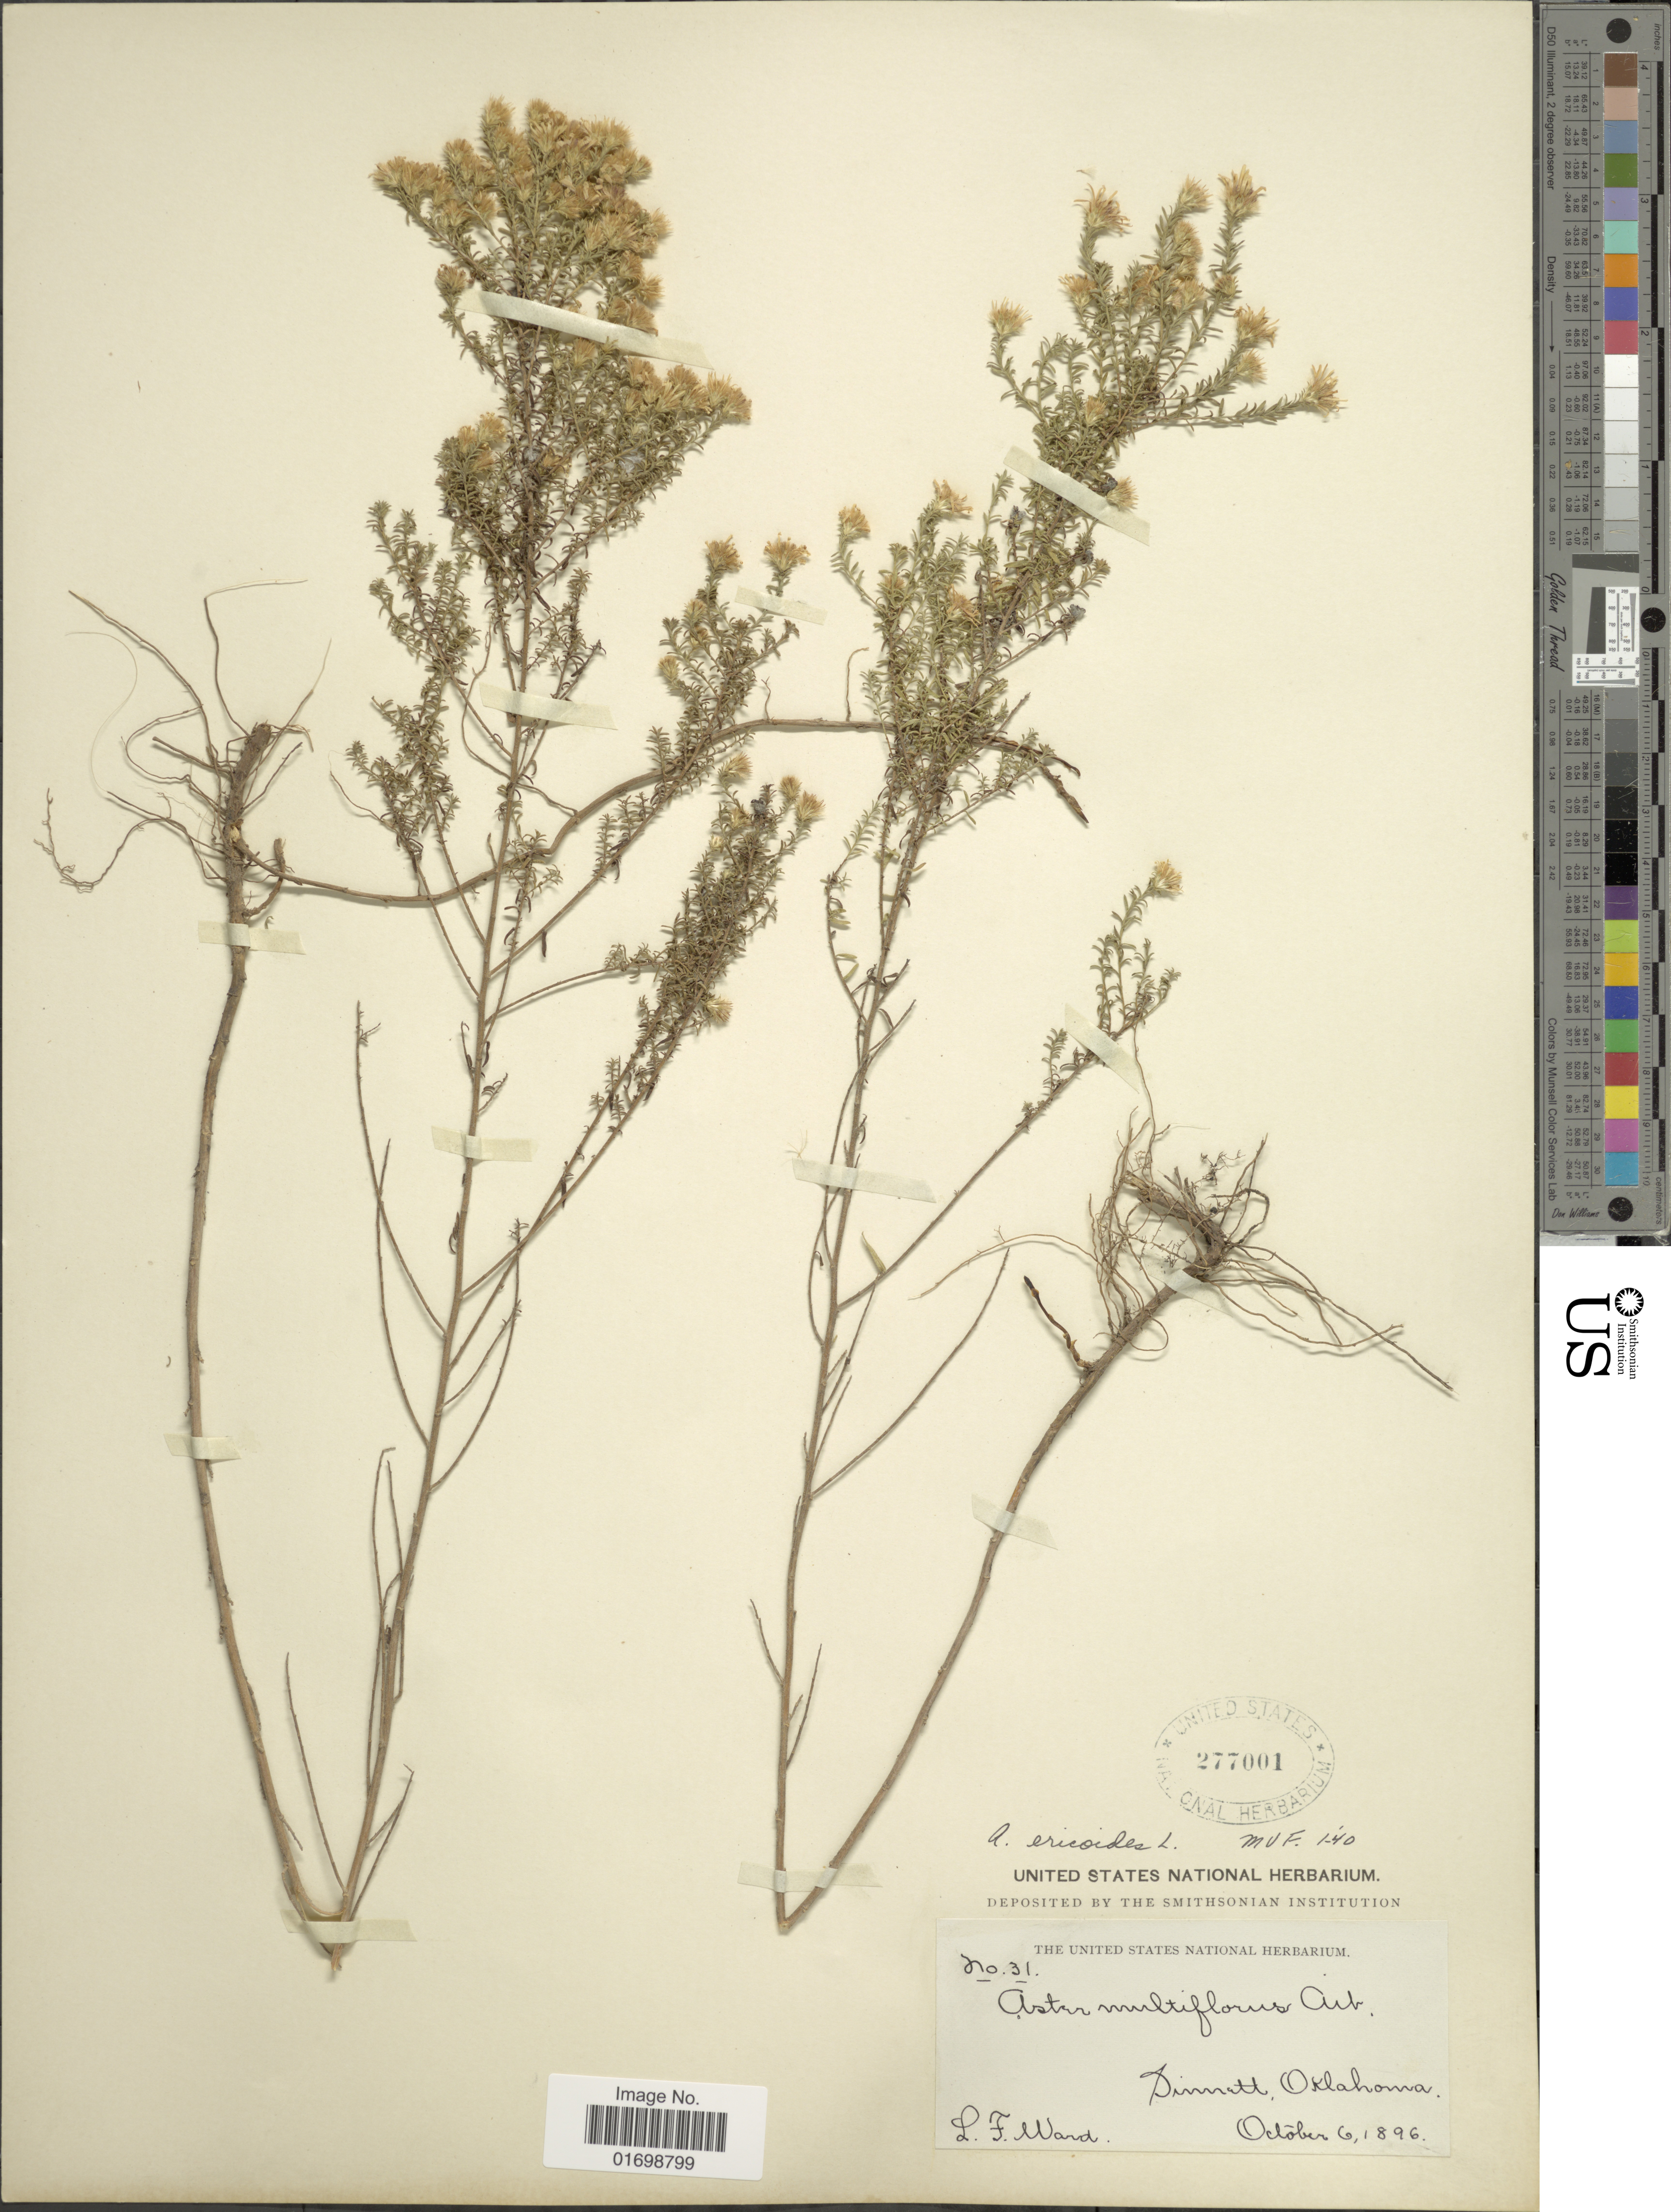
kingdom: Plantae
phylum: Tracheophyta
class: Magnoliopsida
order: Asterales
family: Asteraceae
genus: Symphyotrichum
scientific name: Symphyotrichum ericoides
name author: (L.) G.L. Nesom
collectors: L. Ward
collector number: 31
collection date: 1896-10-06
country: United States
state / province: Oklahoma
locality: Dinnett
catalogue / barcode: US 277001